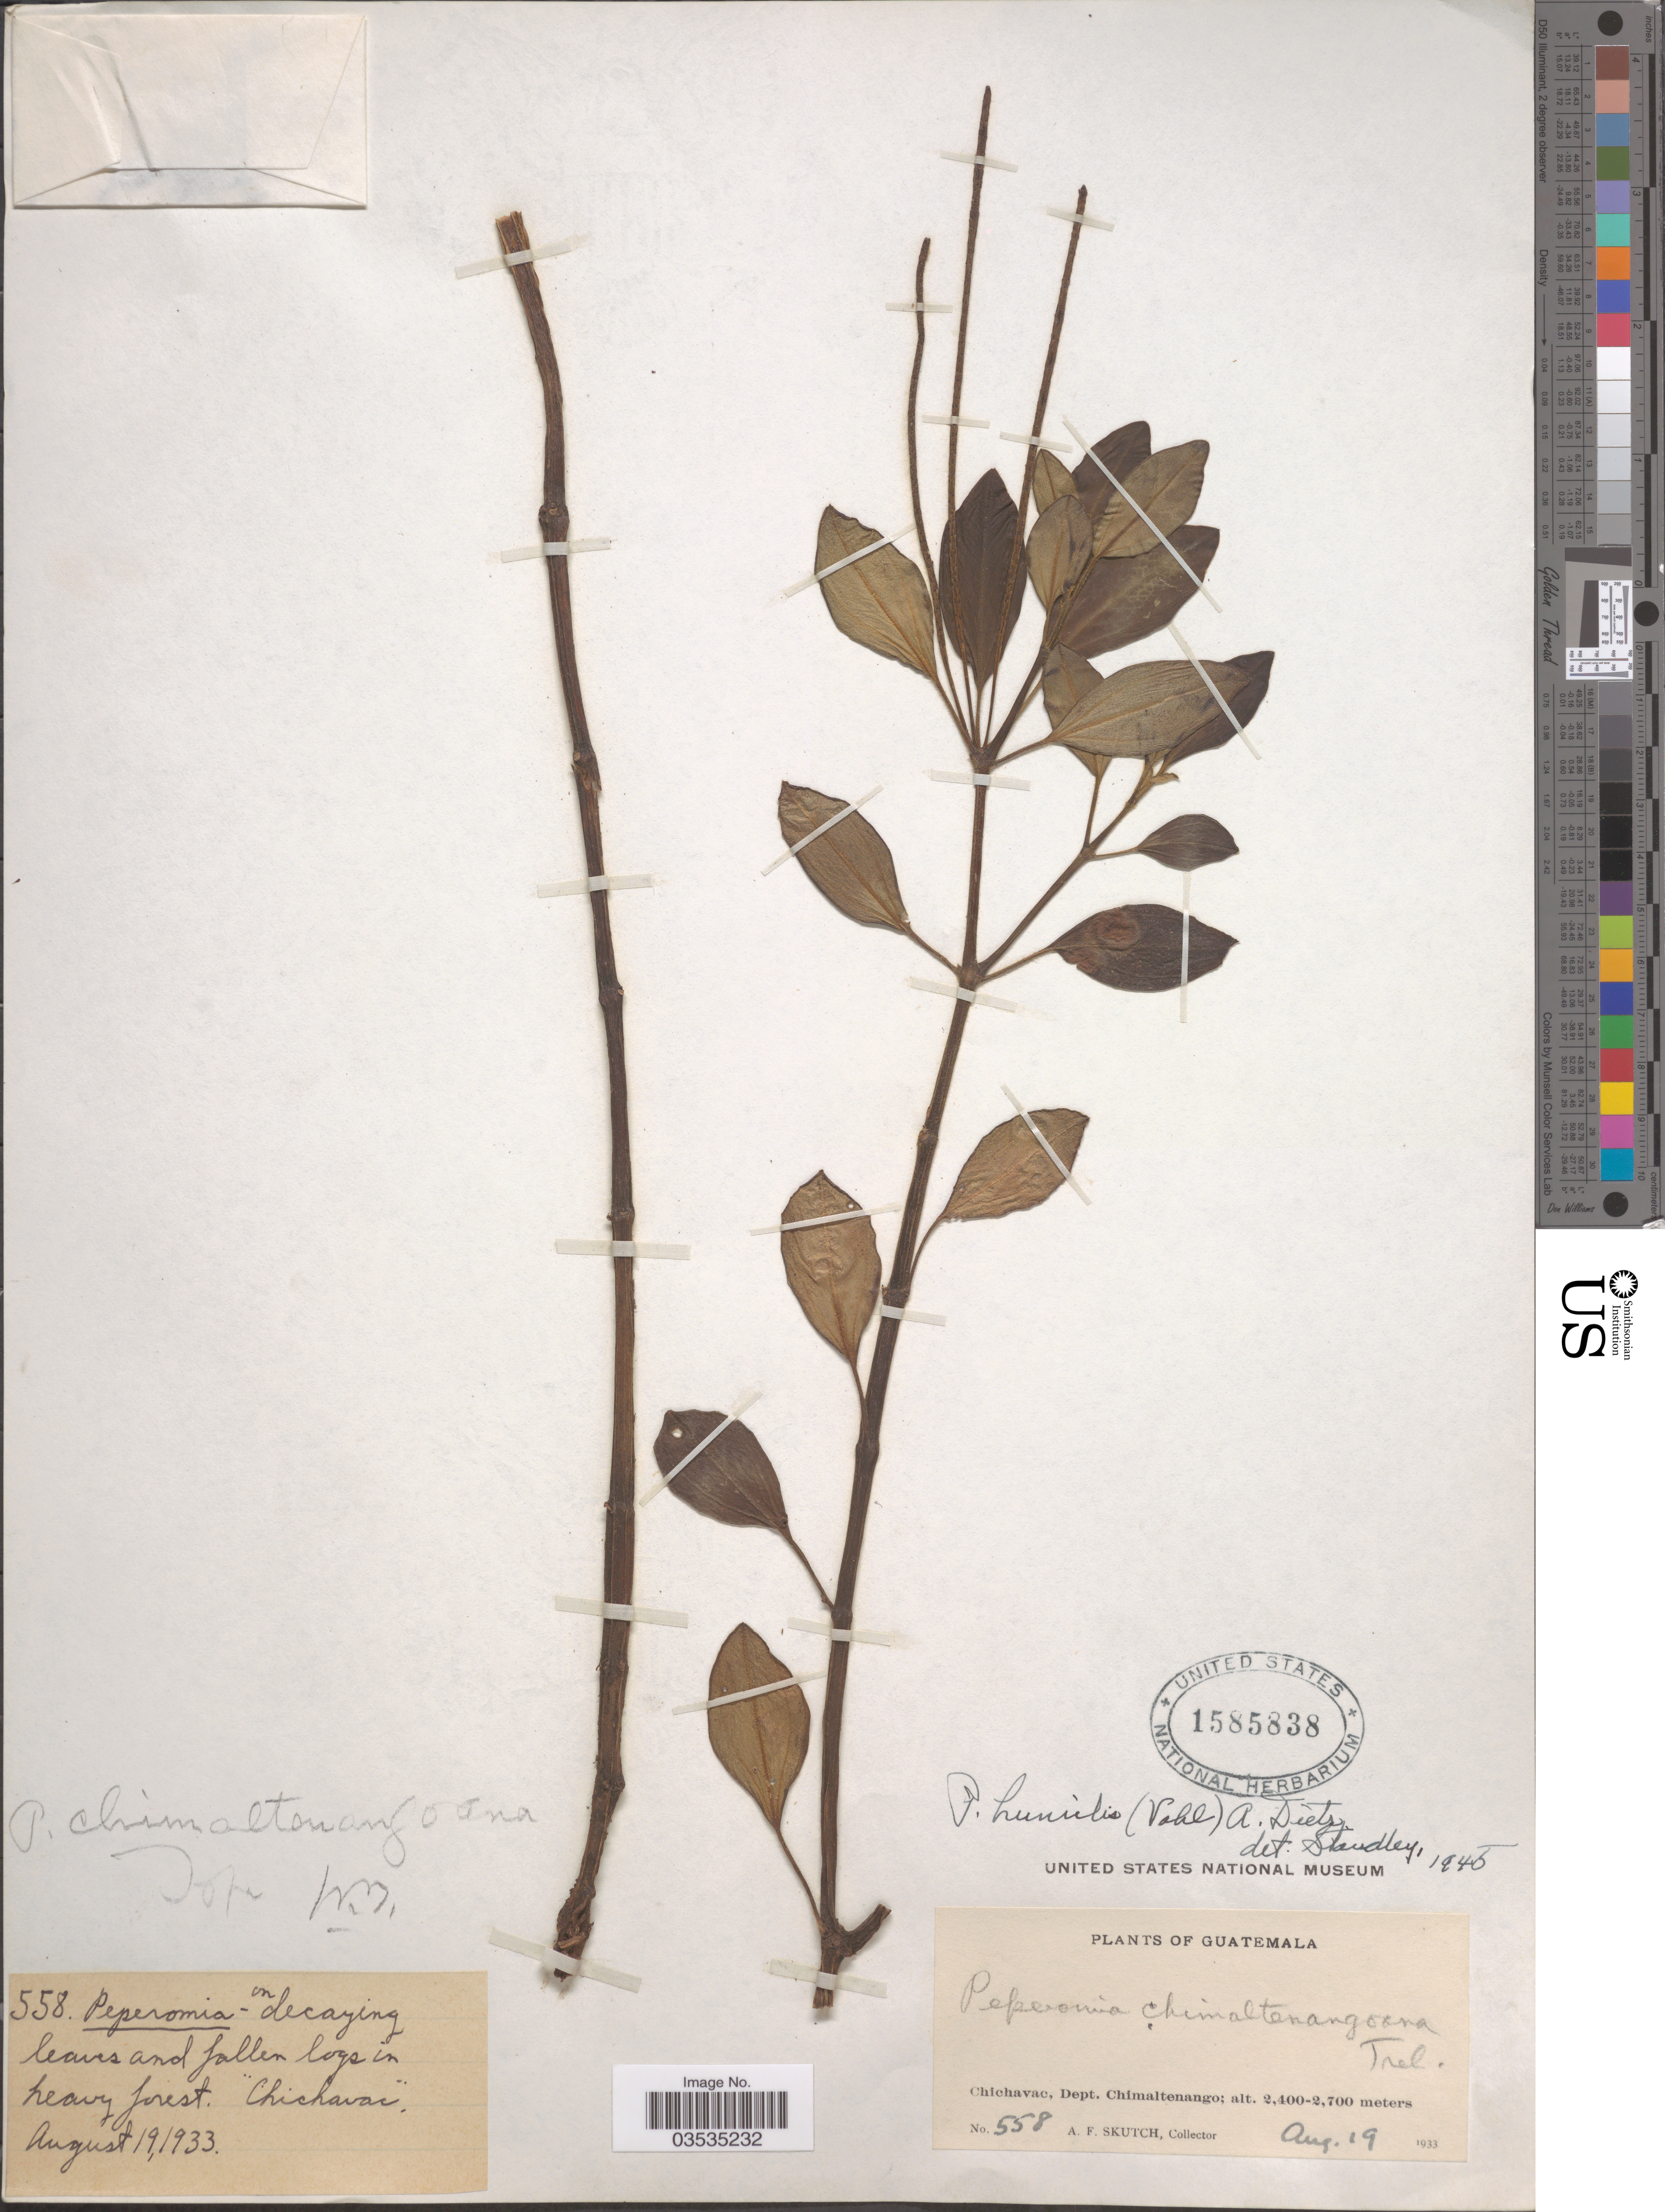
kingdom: Plantae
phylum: Tracheophyta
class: Magnoliopsida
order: Piperales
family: Piperaceae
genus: Peperomia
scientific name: Peperomia obovalifolia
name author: Callejas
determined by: Jiménez, José Estaban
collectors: A. F. Skutch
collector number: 558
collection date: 1933-08-19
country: Guatemala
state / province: Chimaltenango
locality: Chichavac, Dept. Chimaltenango.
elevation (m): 2400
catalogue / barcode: US 1585838